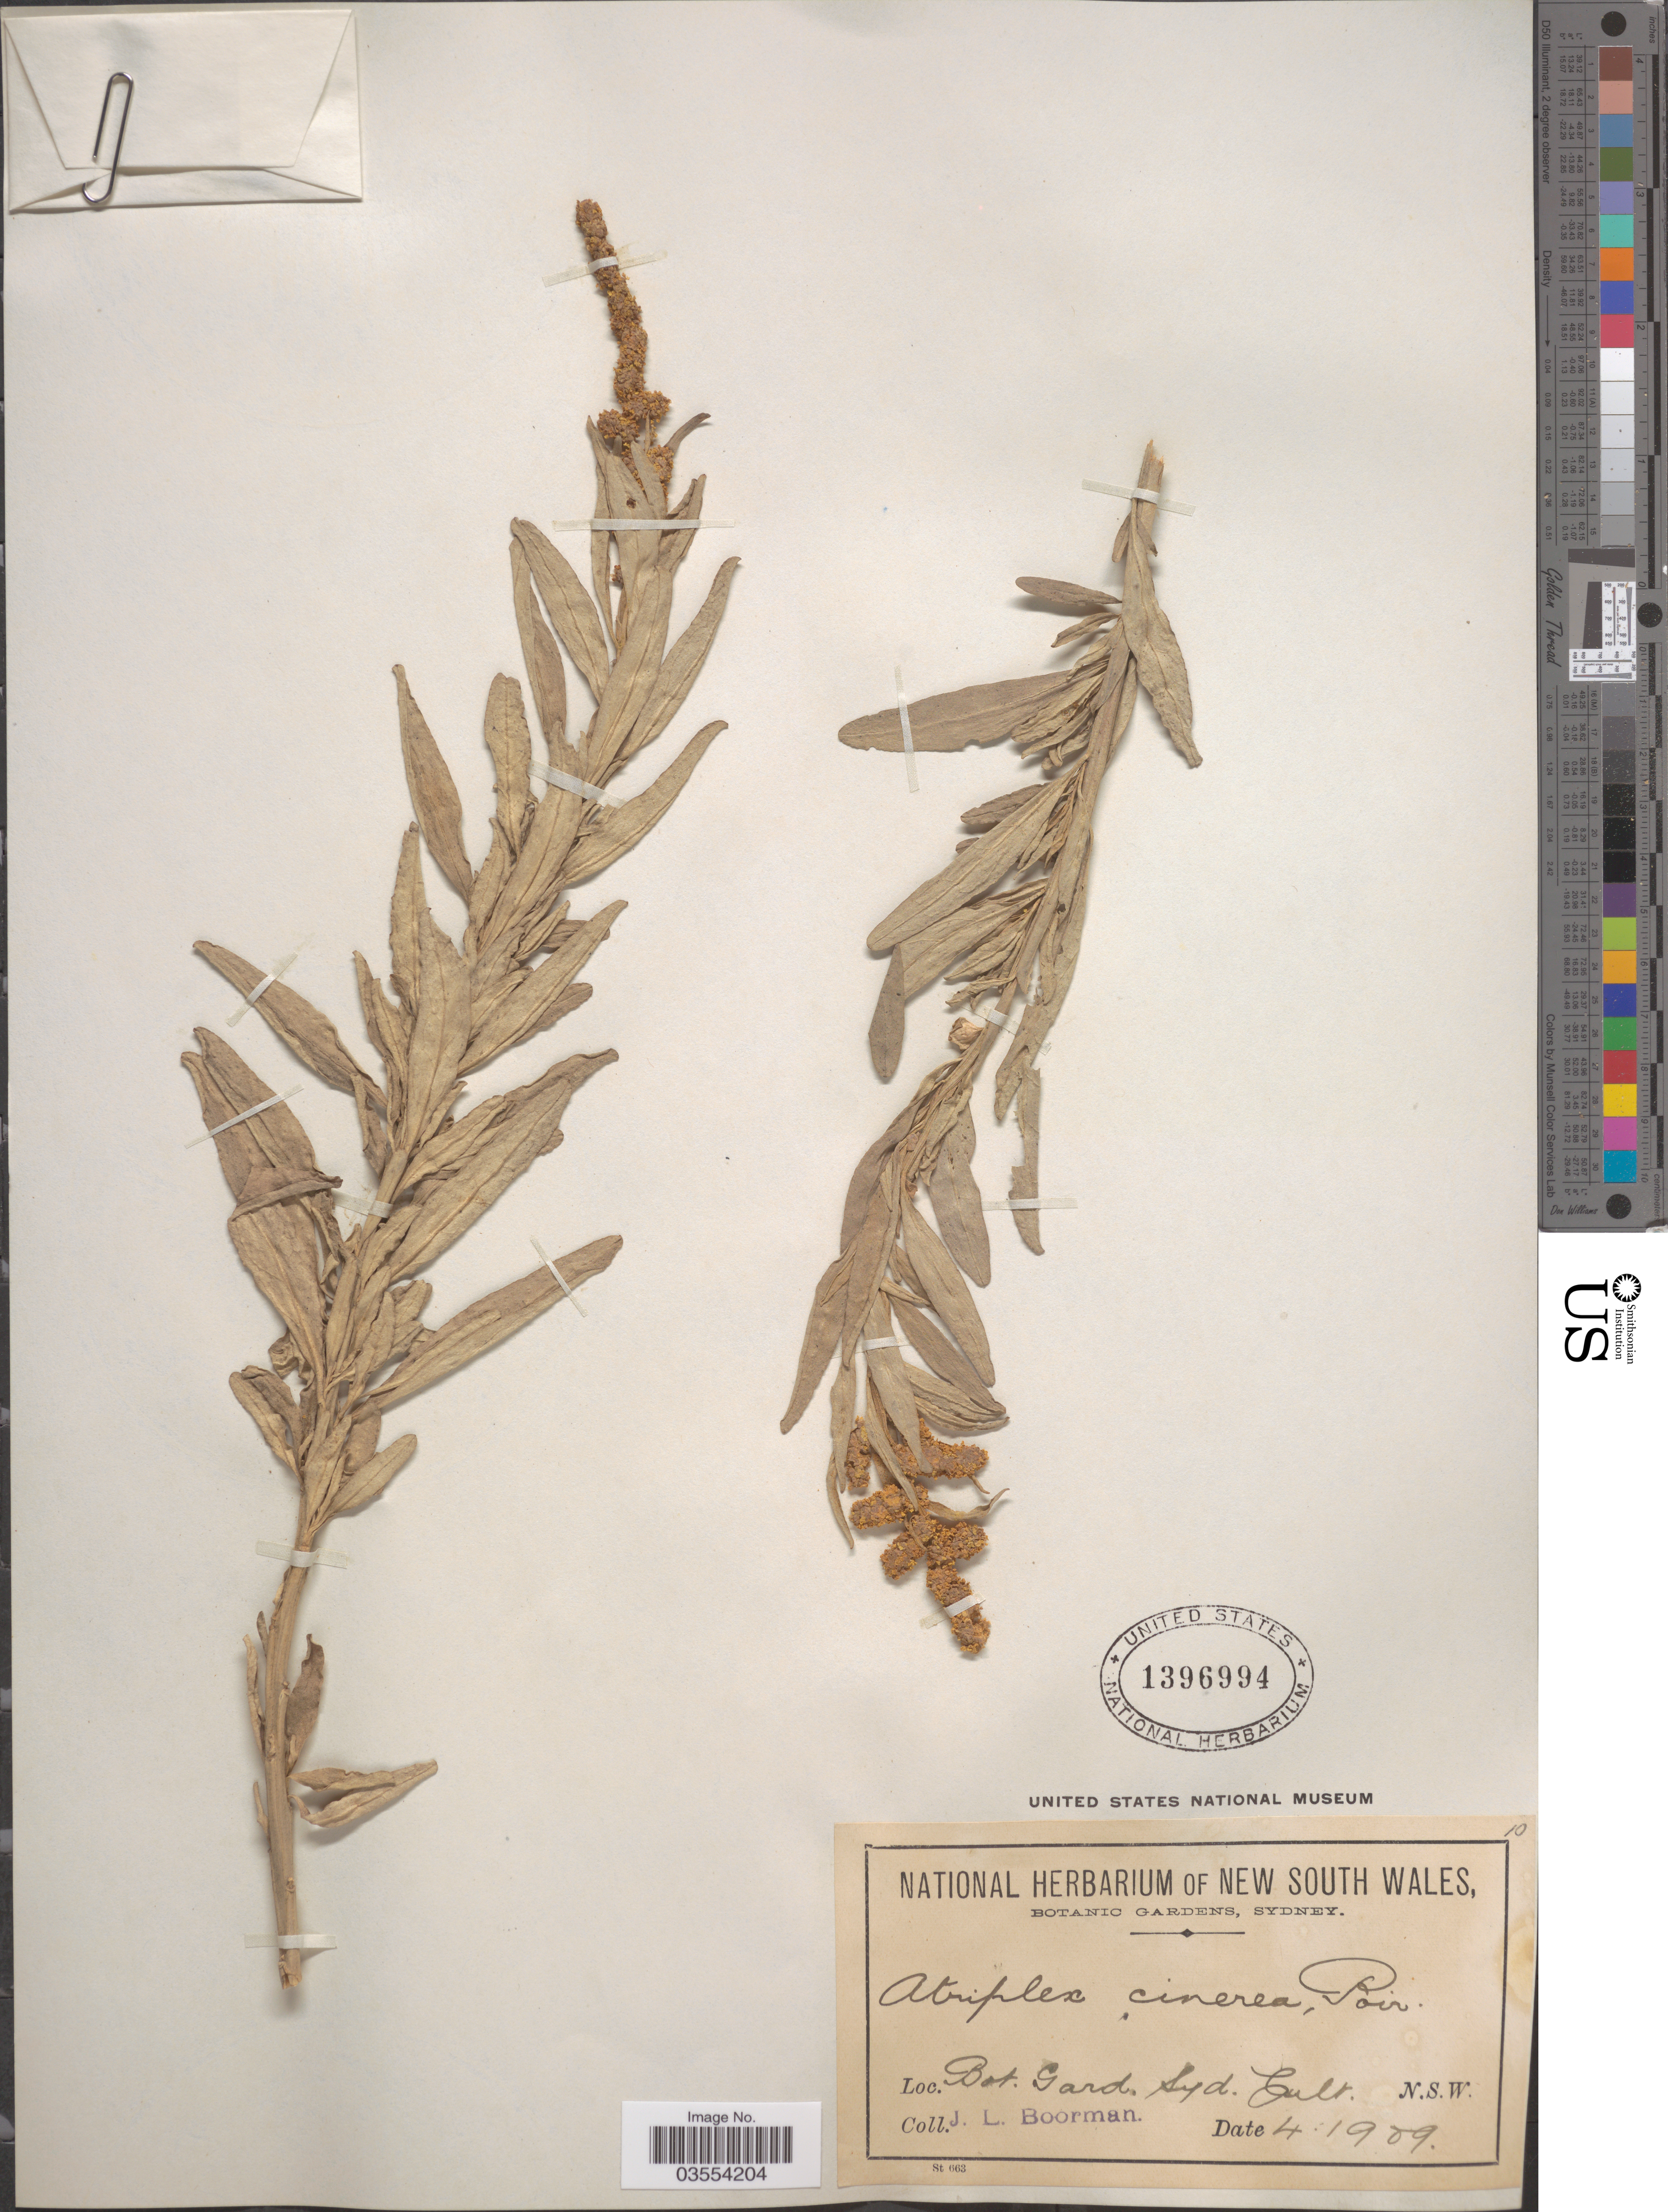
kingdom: Plantae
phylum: Tracheophyta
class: Magnoliopsida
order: Caryophyllales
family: Amaranthaceae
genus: Atriplex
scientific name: Atriplex cinerea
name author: Poir.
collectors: J. Boorman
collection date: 1909-04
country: Australia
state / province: New South Wales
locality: Bot. Gard. Syd. Gult.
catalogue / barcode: US 1396994